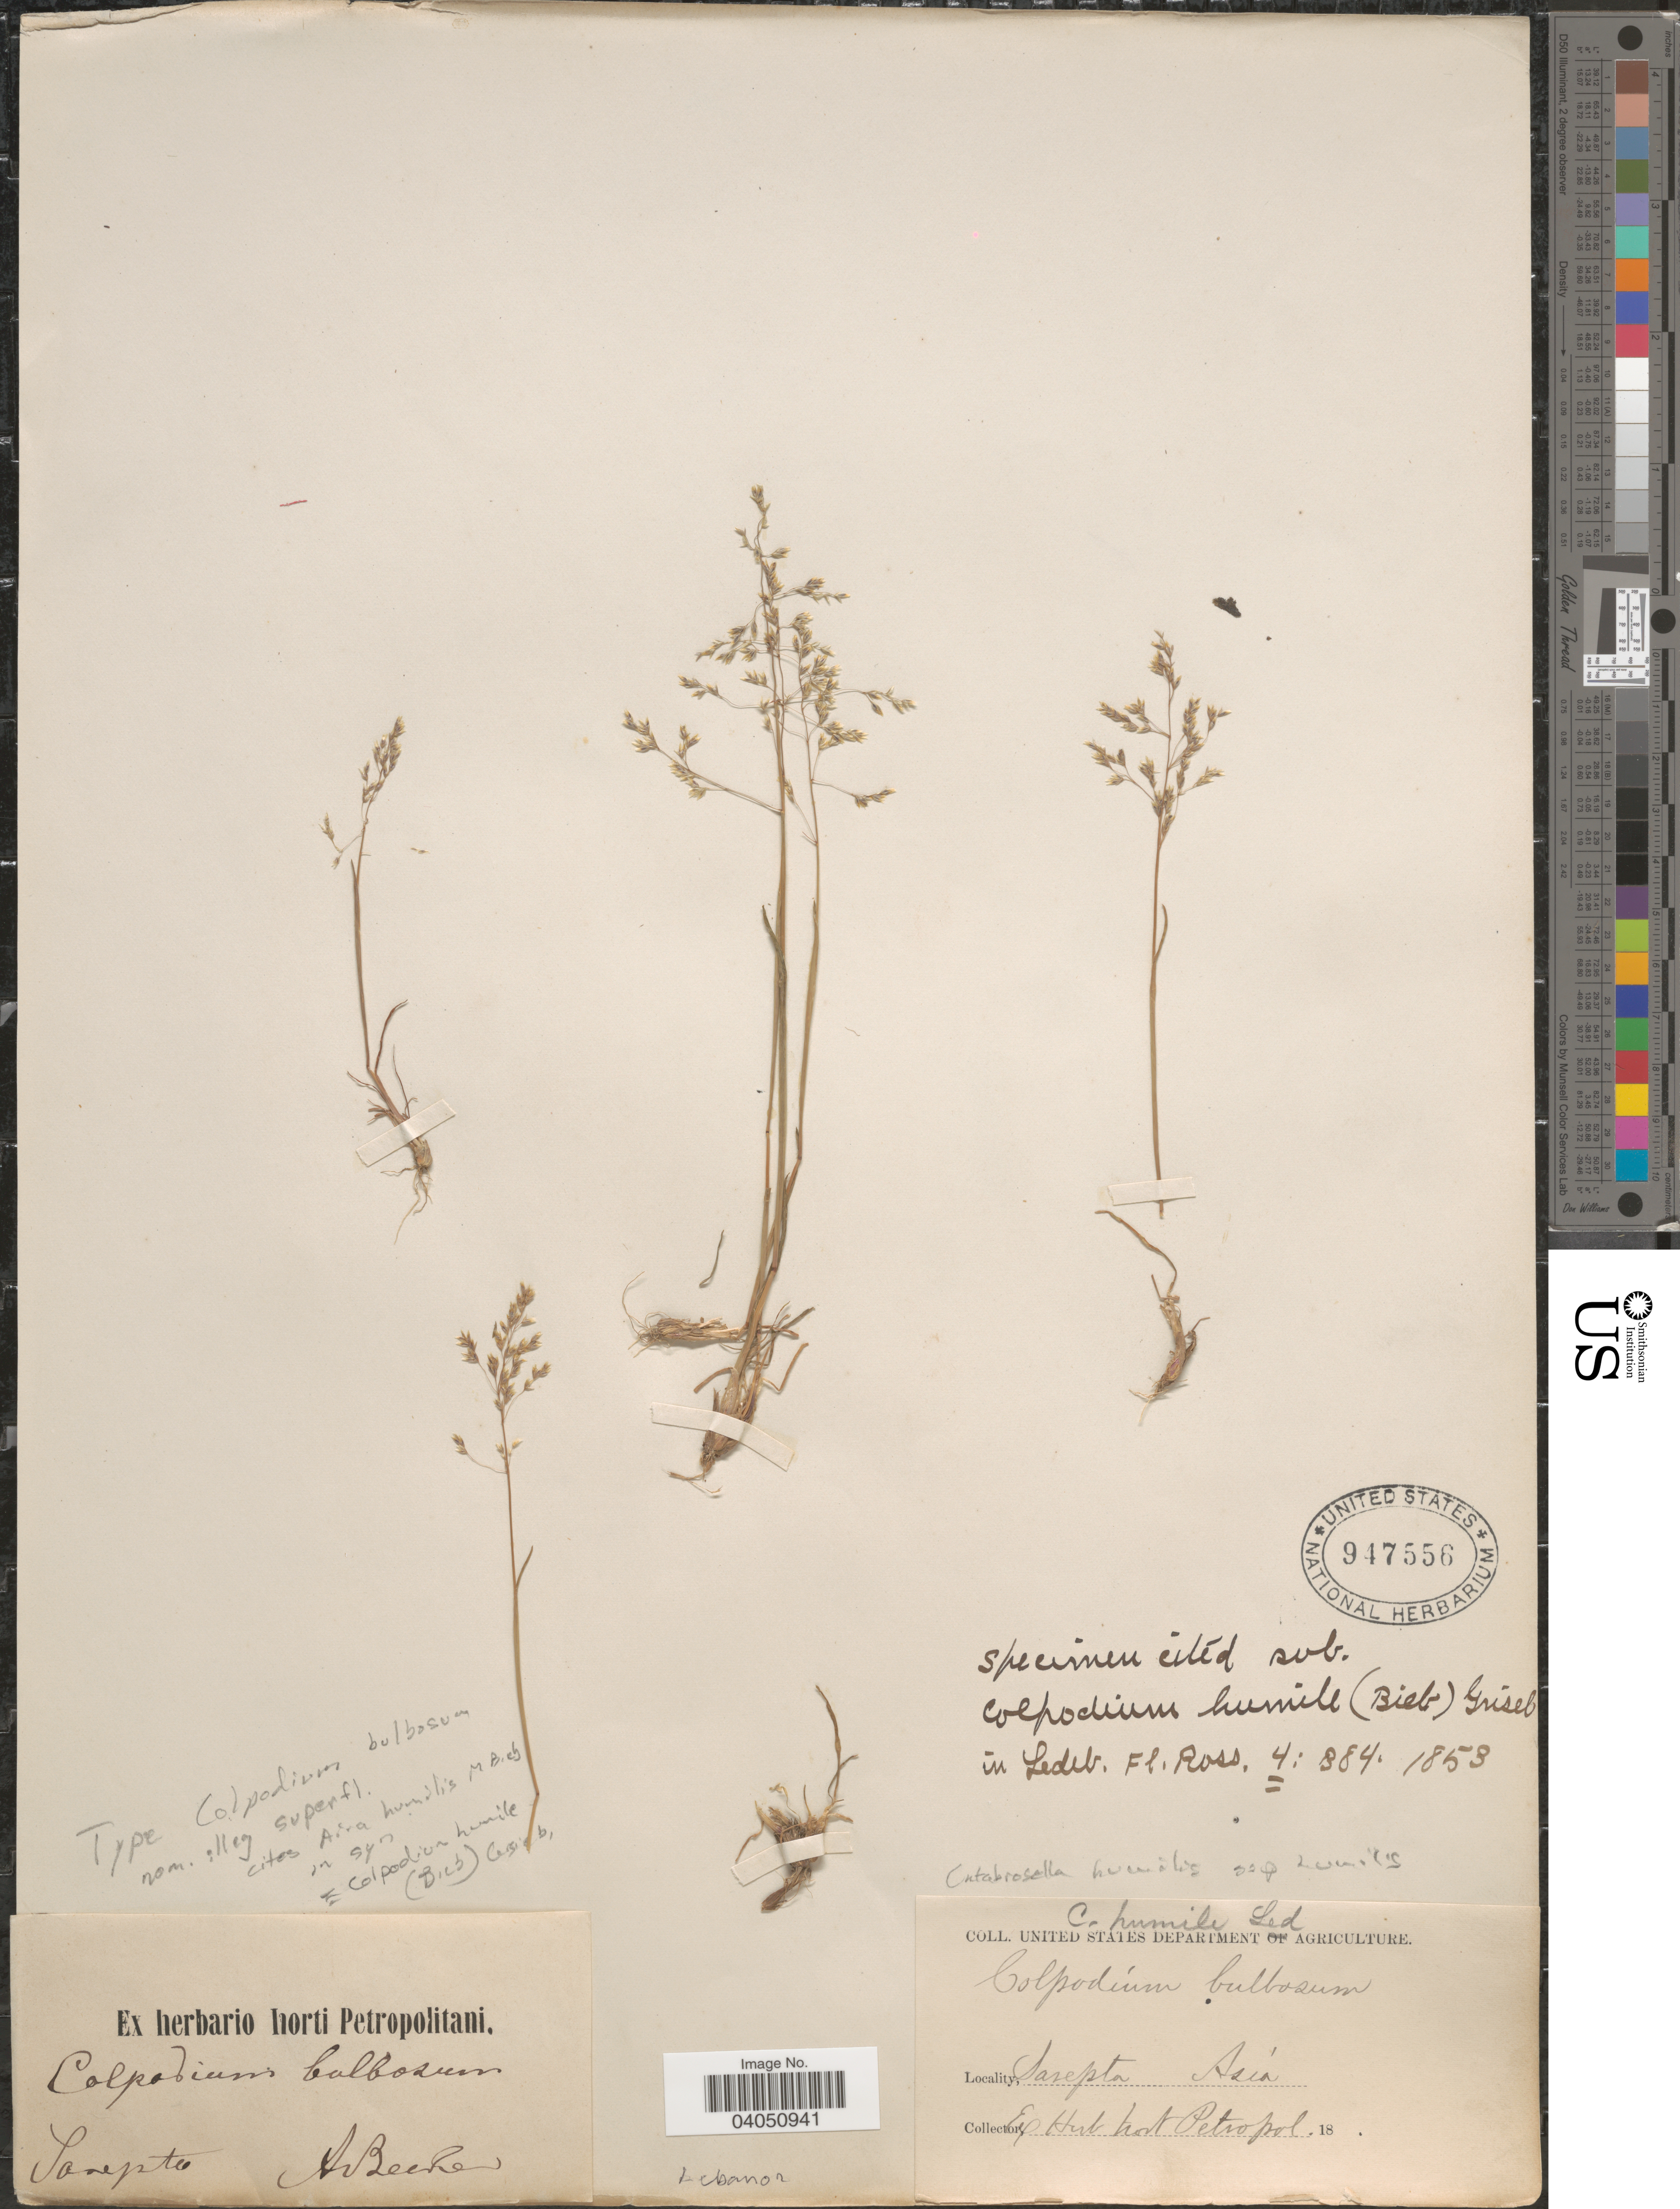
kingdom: Plantae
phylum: Tracheophyta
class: Liliopsida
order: Poales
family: Poaceae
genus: Catabrosella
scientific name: Catabrosella humilis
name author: (M. Bieb.) Tzvelev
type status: Type Collection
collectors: A. Becker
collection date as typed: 18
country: Russian Federation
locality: Sarepta.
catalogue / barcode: US 947556